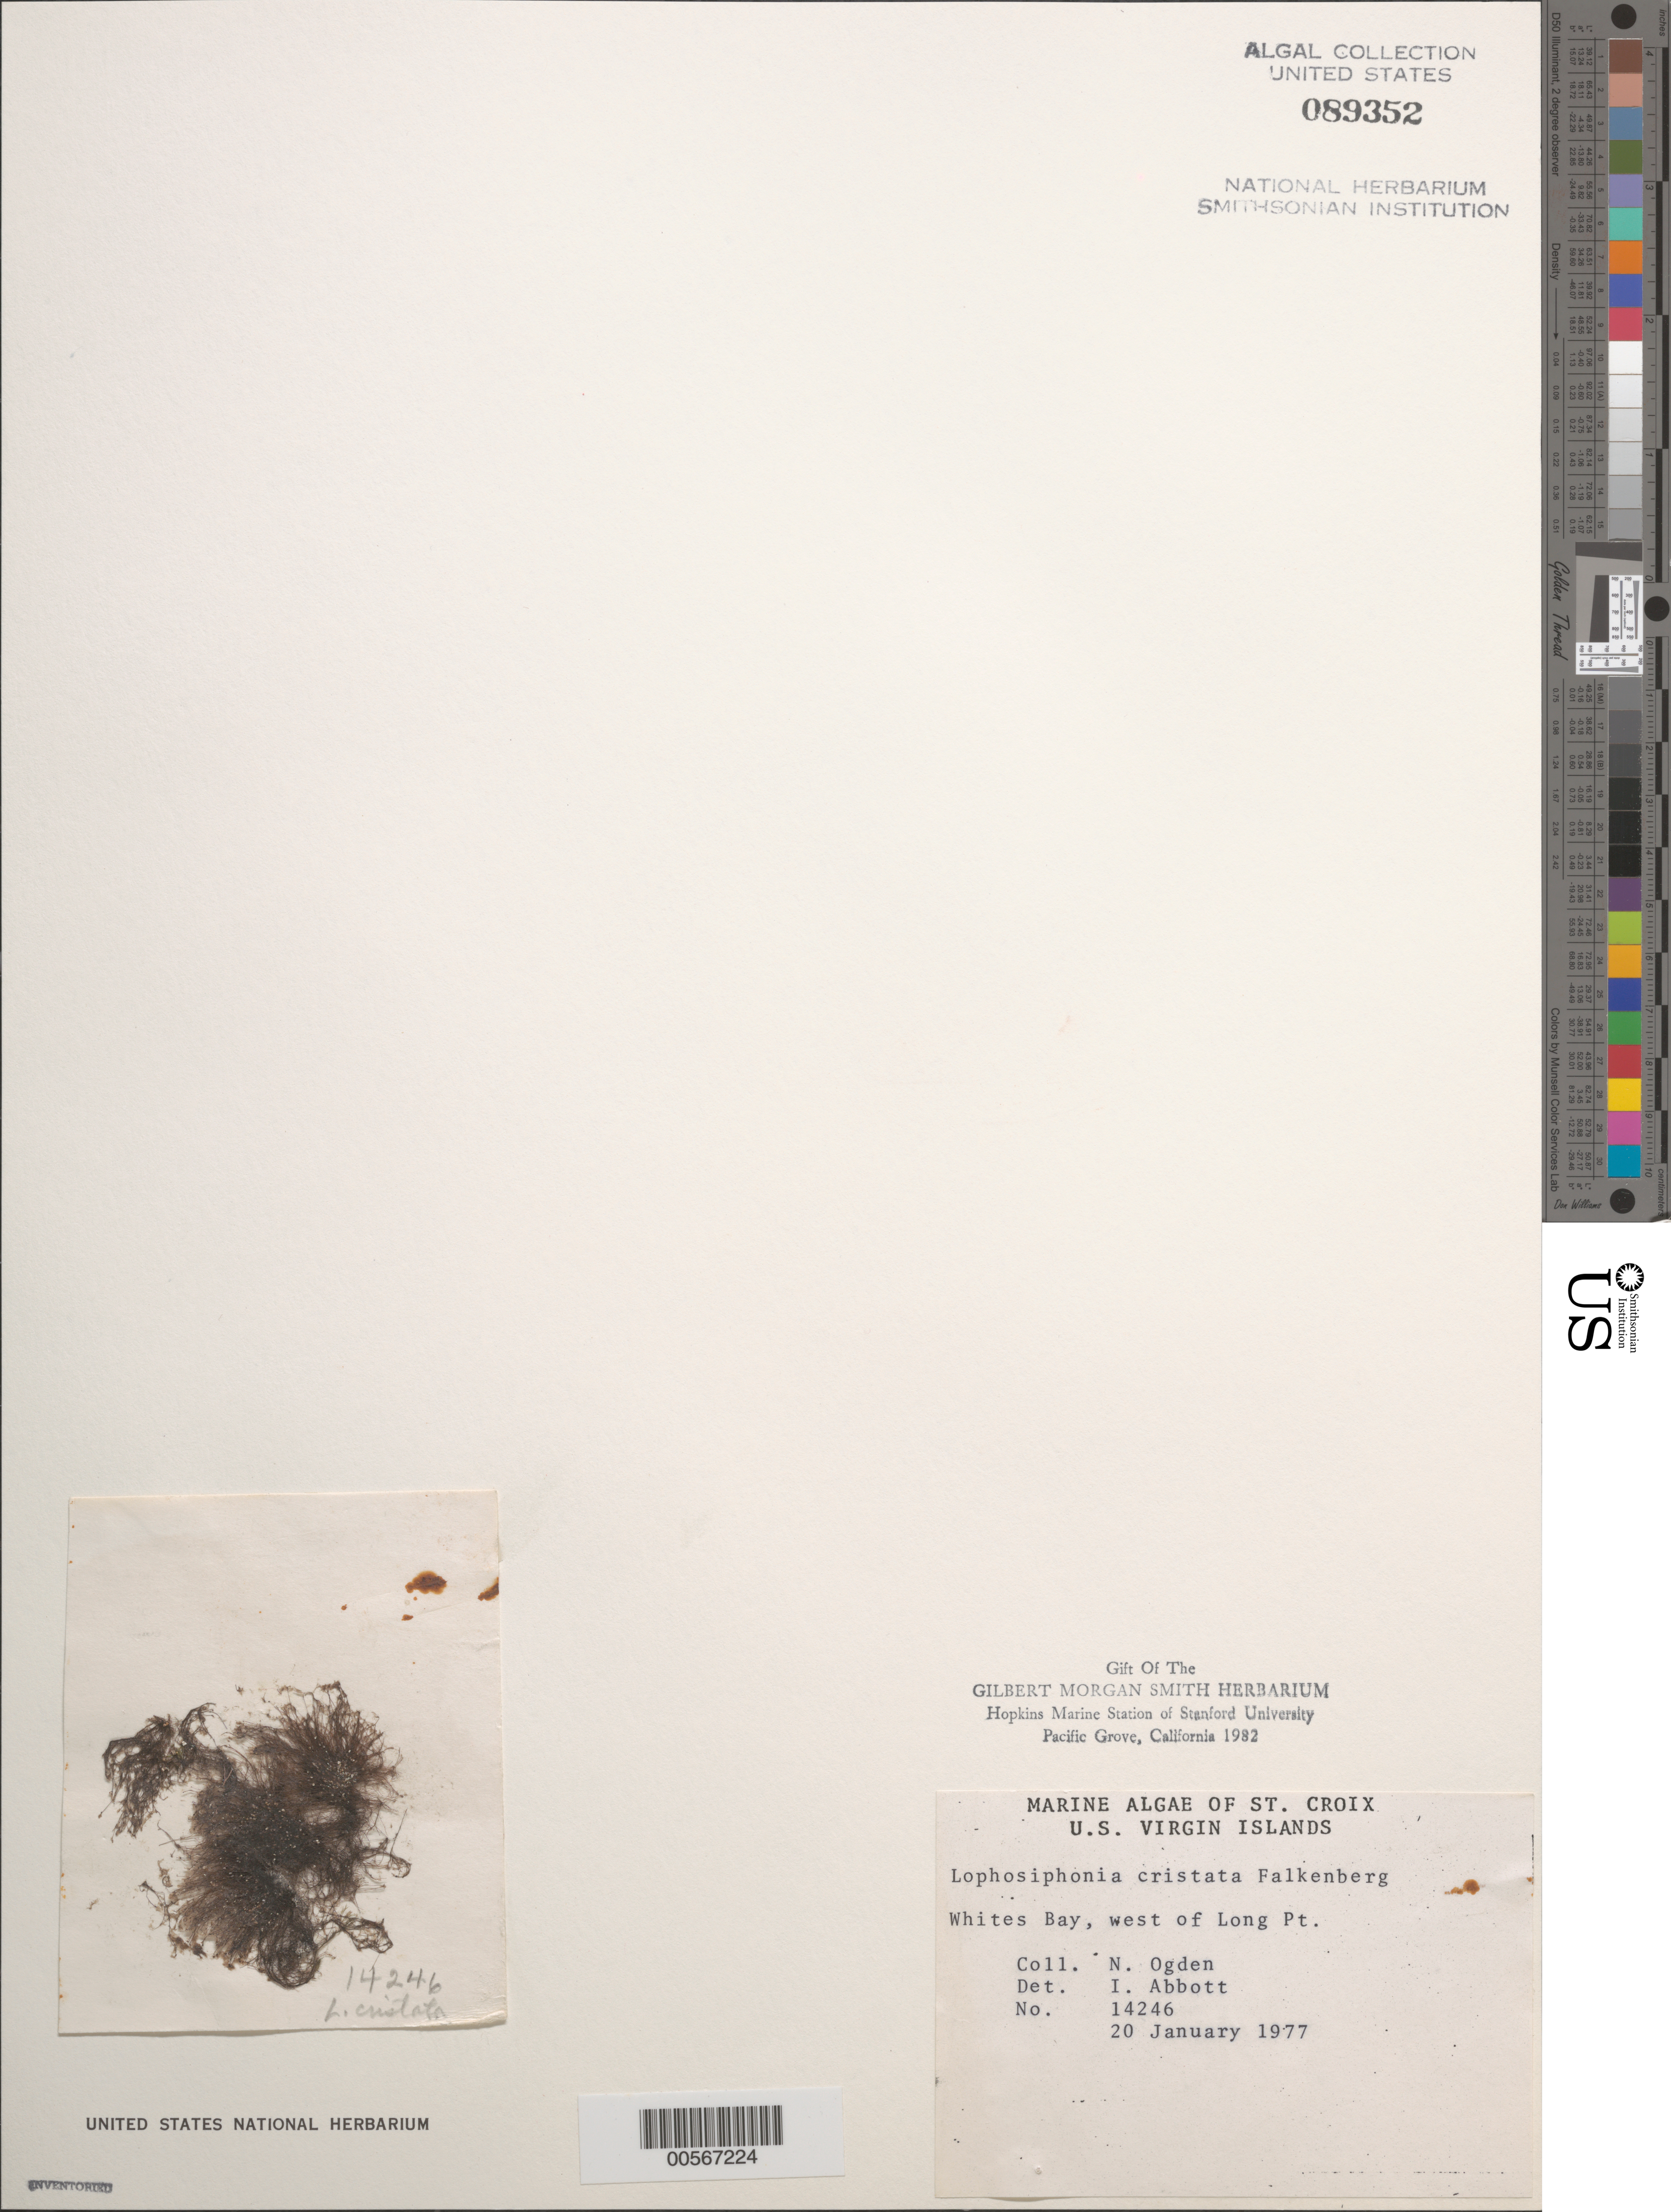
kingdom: Plantae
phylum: Rhodophyta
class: Florideophyceae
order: Ceramiales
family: Rhodomelaceae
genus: Lophosiphonia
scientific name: Lophosiphonia cristata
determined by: Abbott, Isabella A.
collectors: N. Ogden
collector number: IAA 14246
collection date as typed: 20 Jan 1977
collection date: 1977-01-20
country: U.S. Virgin Islands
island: St. Croix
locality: Whites Bay, west of Long Point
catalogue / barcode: US 89352